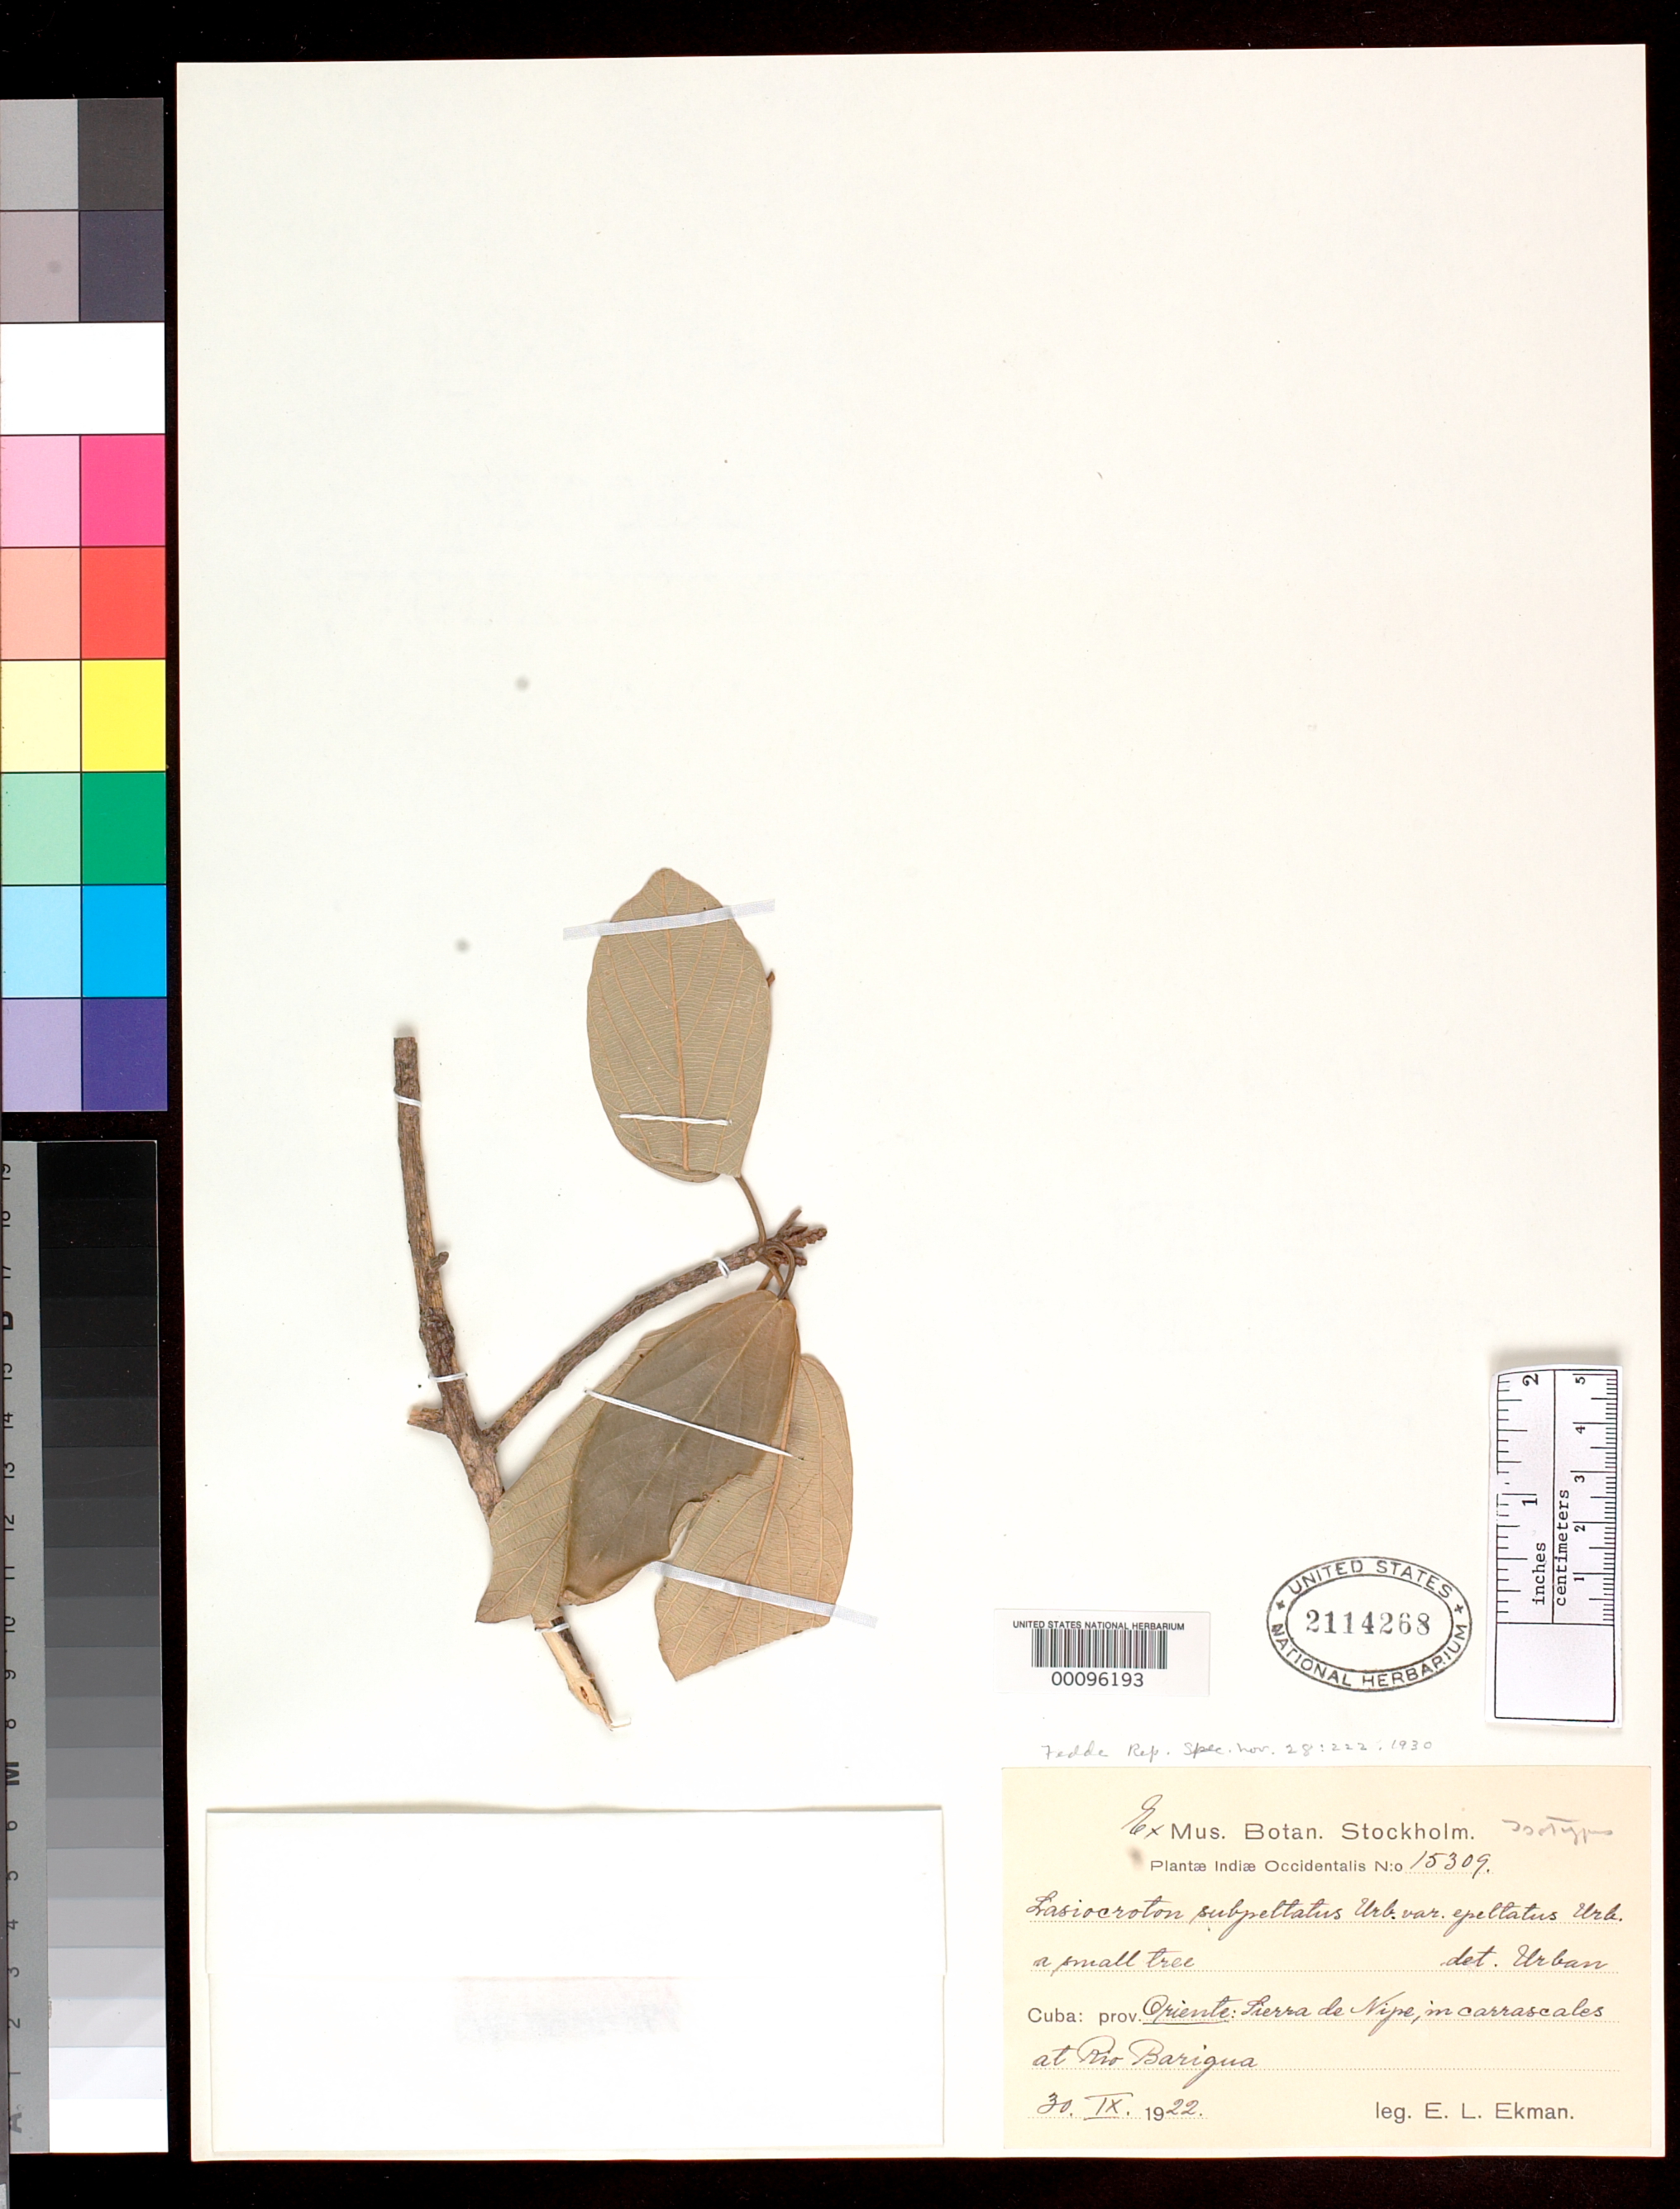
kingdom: Plantae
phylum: Tracheophyta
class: Magnoliopsida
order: Malpighiales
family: Euphorbiaceae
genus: Lasiocroton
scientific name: Lasiocroton subpeltatus var. epeltatus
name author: Urb.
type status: Isotype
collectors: E. L. Ekman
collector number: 15309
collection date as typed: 30 Sep 1922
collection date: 1922-09-30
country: Cuba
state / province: Oriente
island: Greater Antilles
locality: Sierra de Nipe, Rio Barrigua.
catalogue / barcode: US 2114268